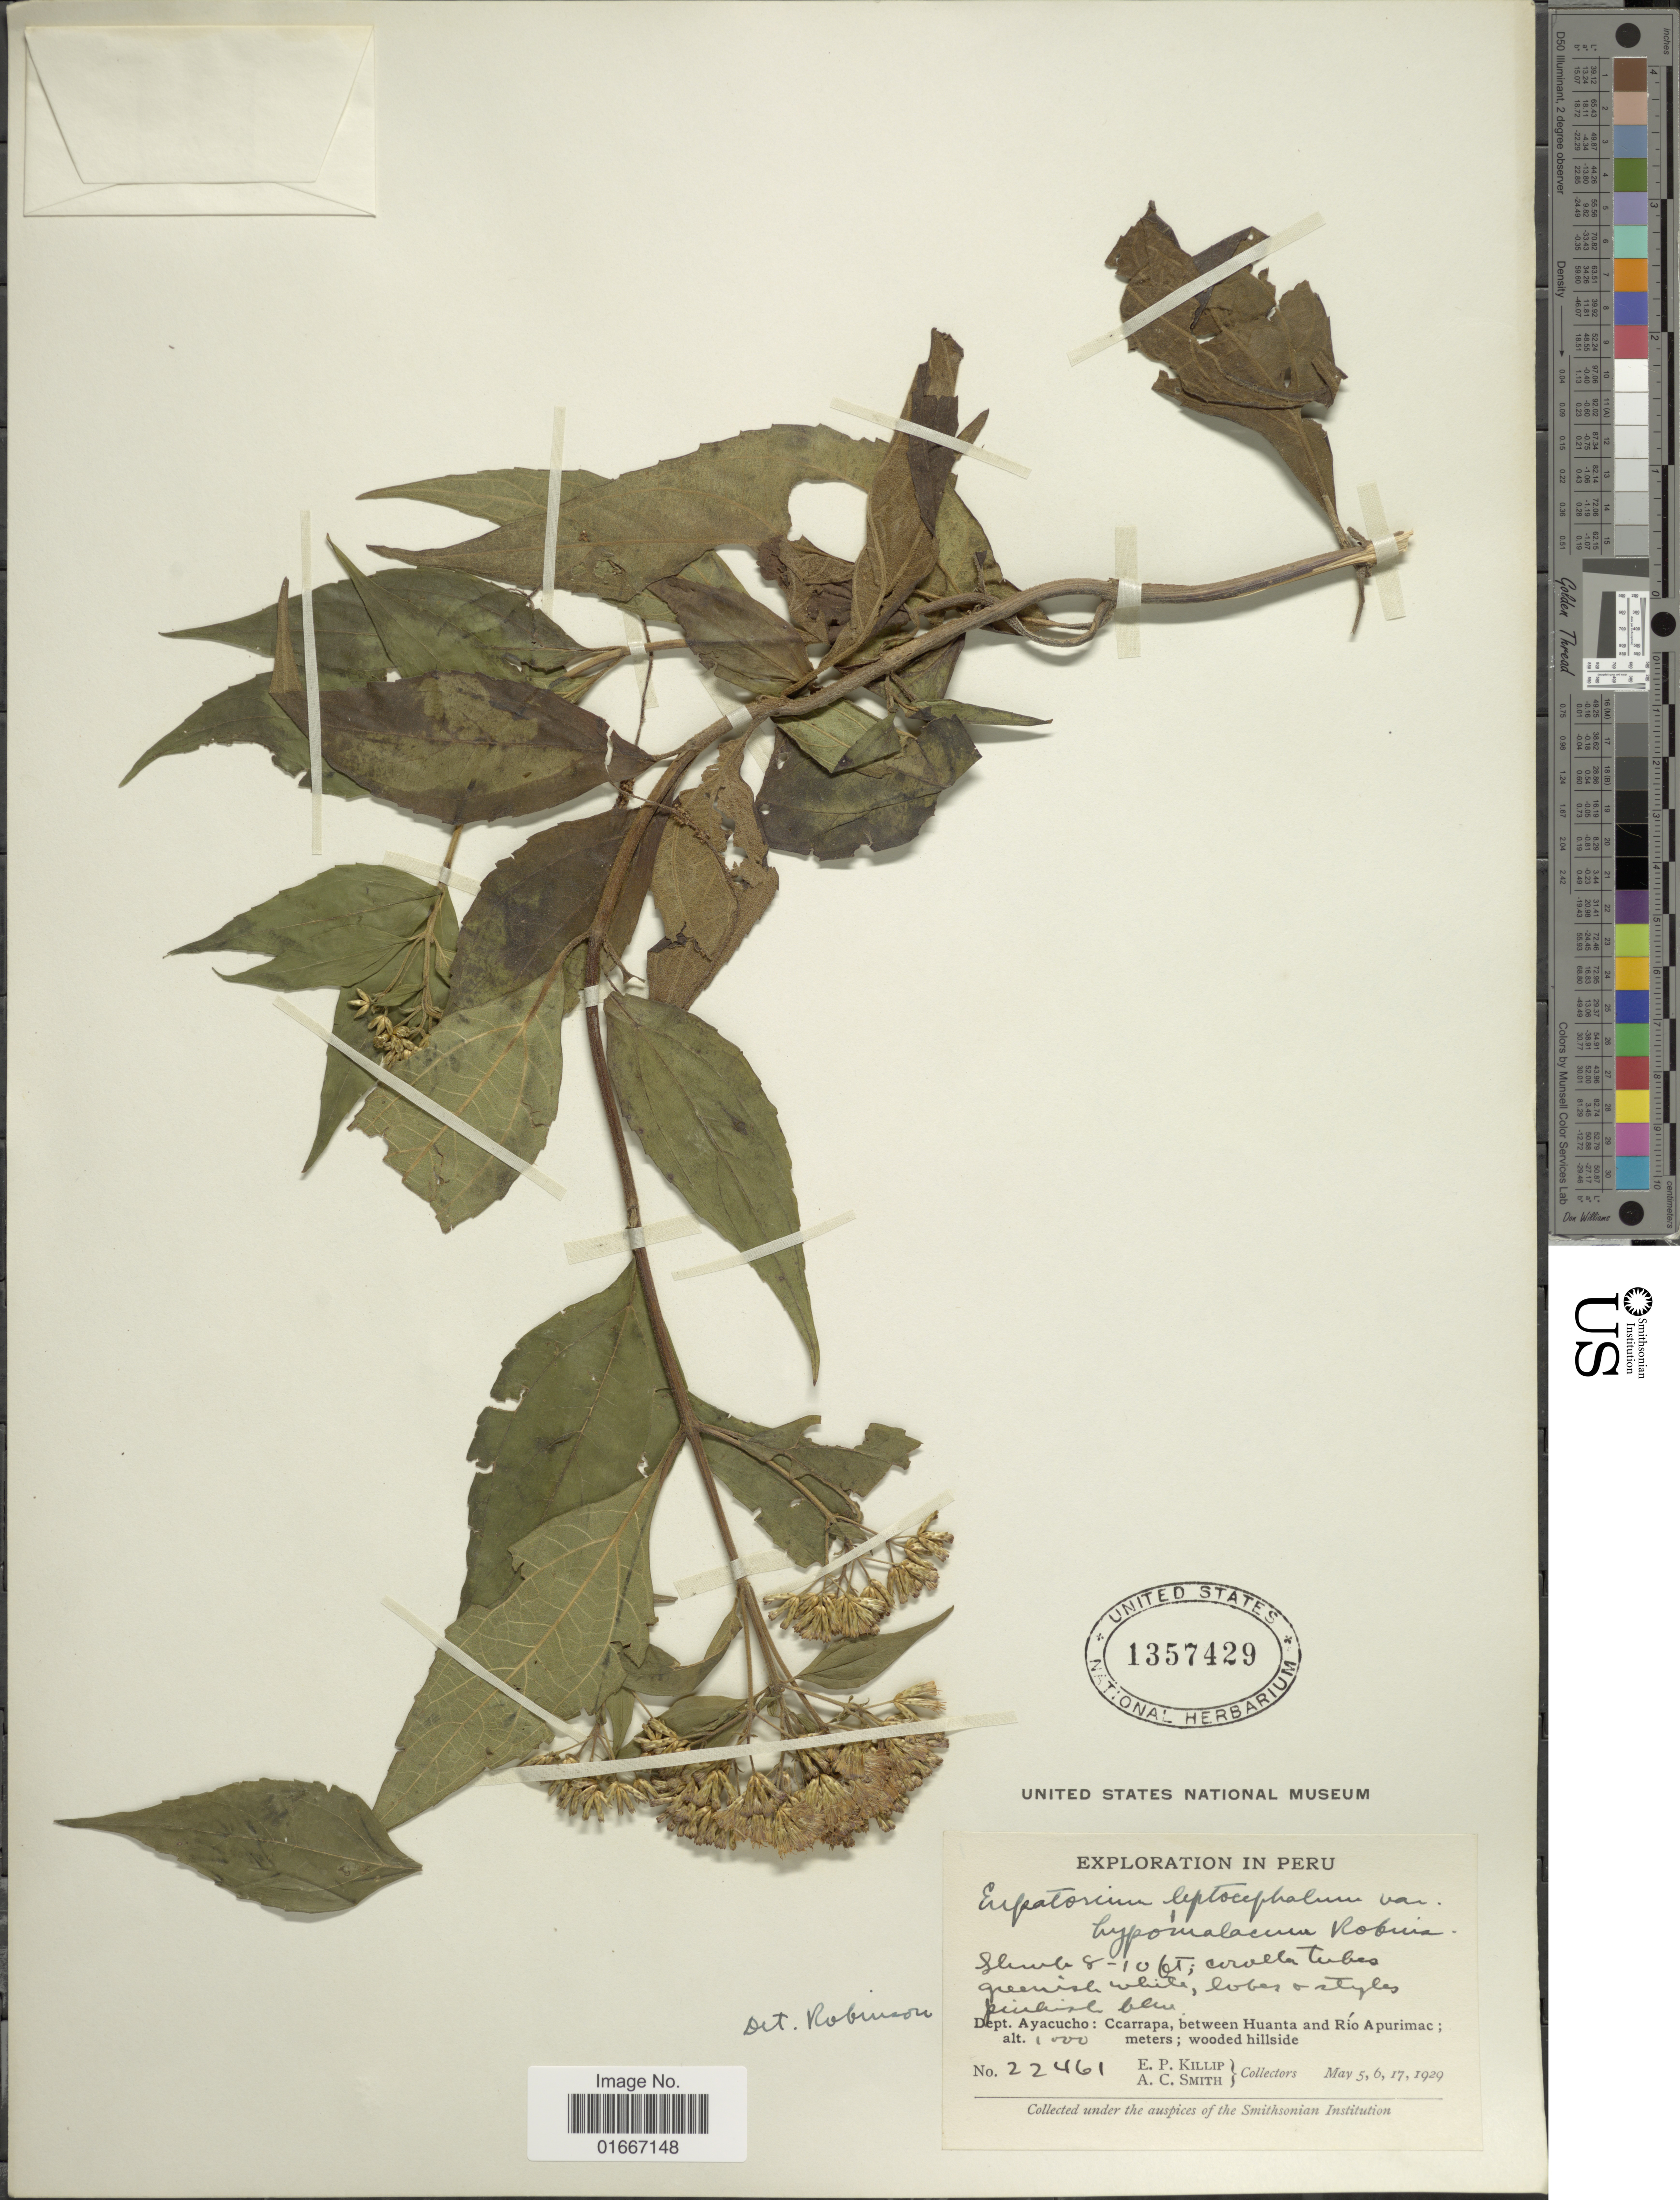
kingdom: Plantae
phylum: Tracheophyta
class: Magnoliopsida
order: Asterales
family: Asteraceae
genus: Chromolaena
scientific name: Chromolaena leptocephala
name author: (DC.) R.M. King & H. Rob.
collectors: E. P. Killip & A. C. Smith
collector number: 22461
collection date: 1929-05-05/1929-05-17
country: Peru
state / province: Ayacucho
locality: Peru. Dept. Ayacucho: Ccarrapa, between Huanta and Rio Apurimac. open hillside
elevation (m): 1000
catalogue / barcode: US 1357429